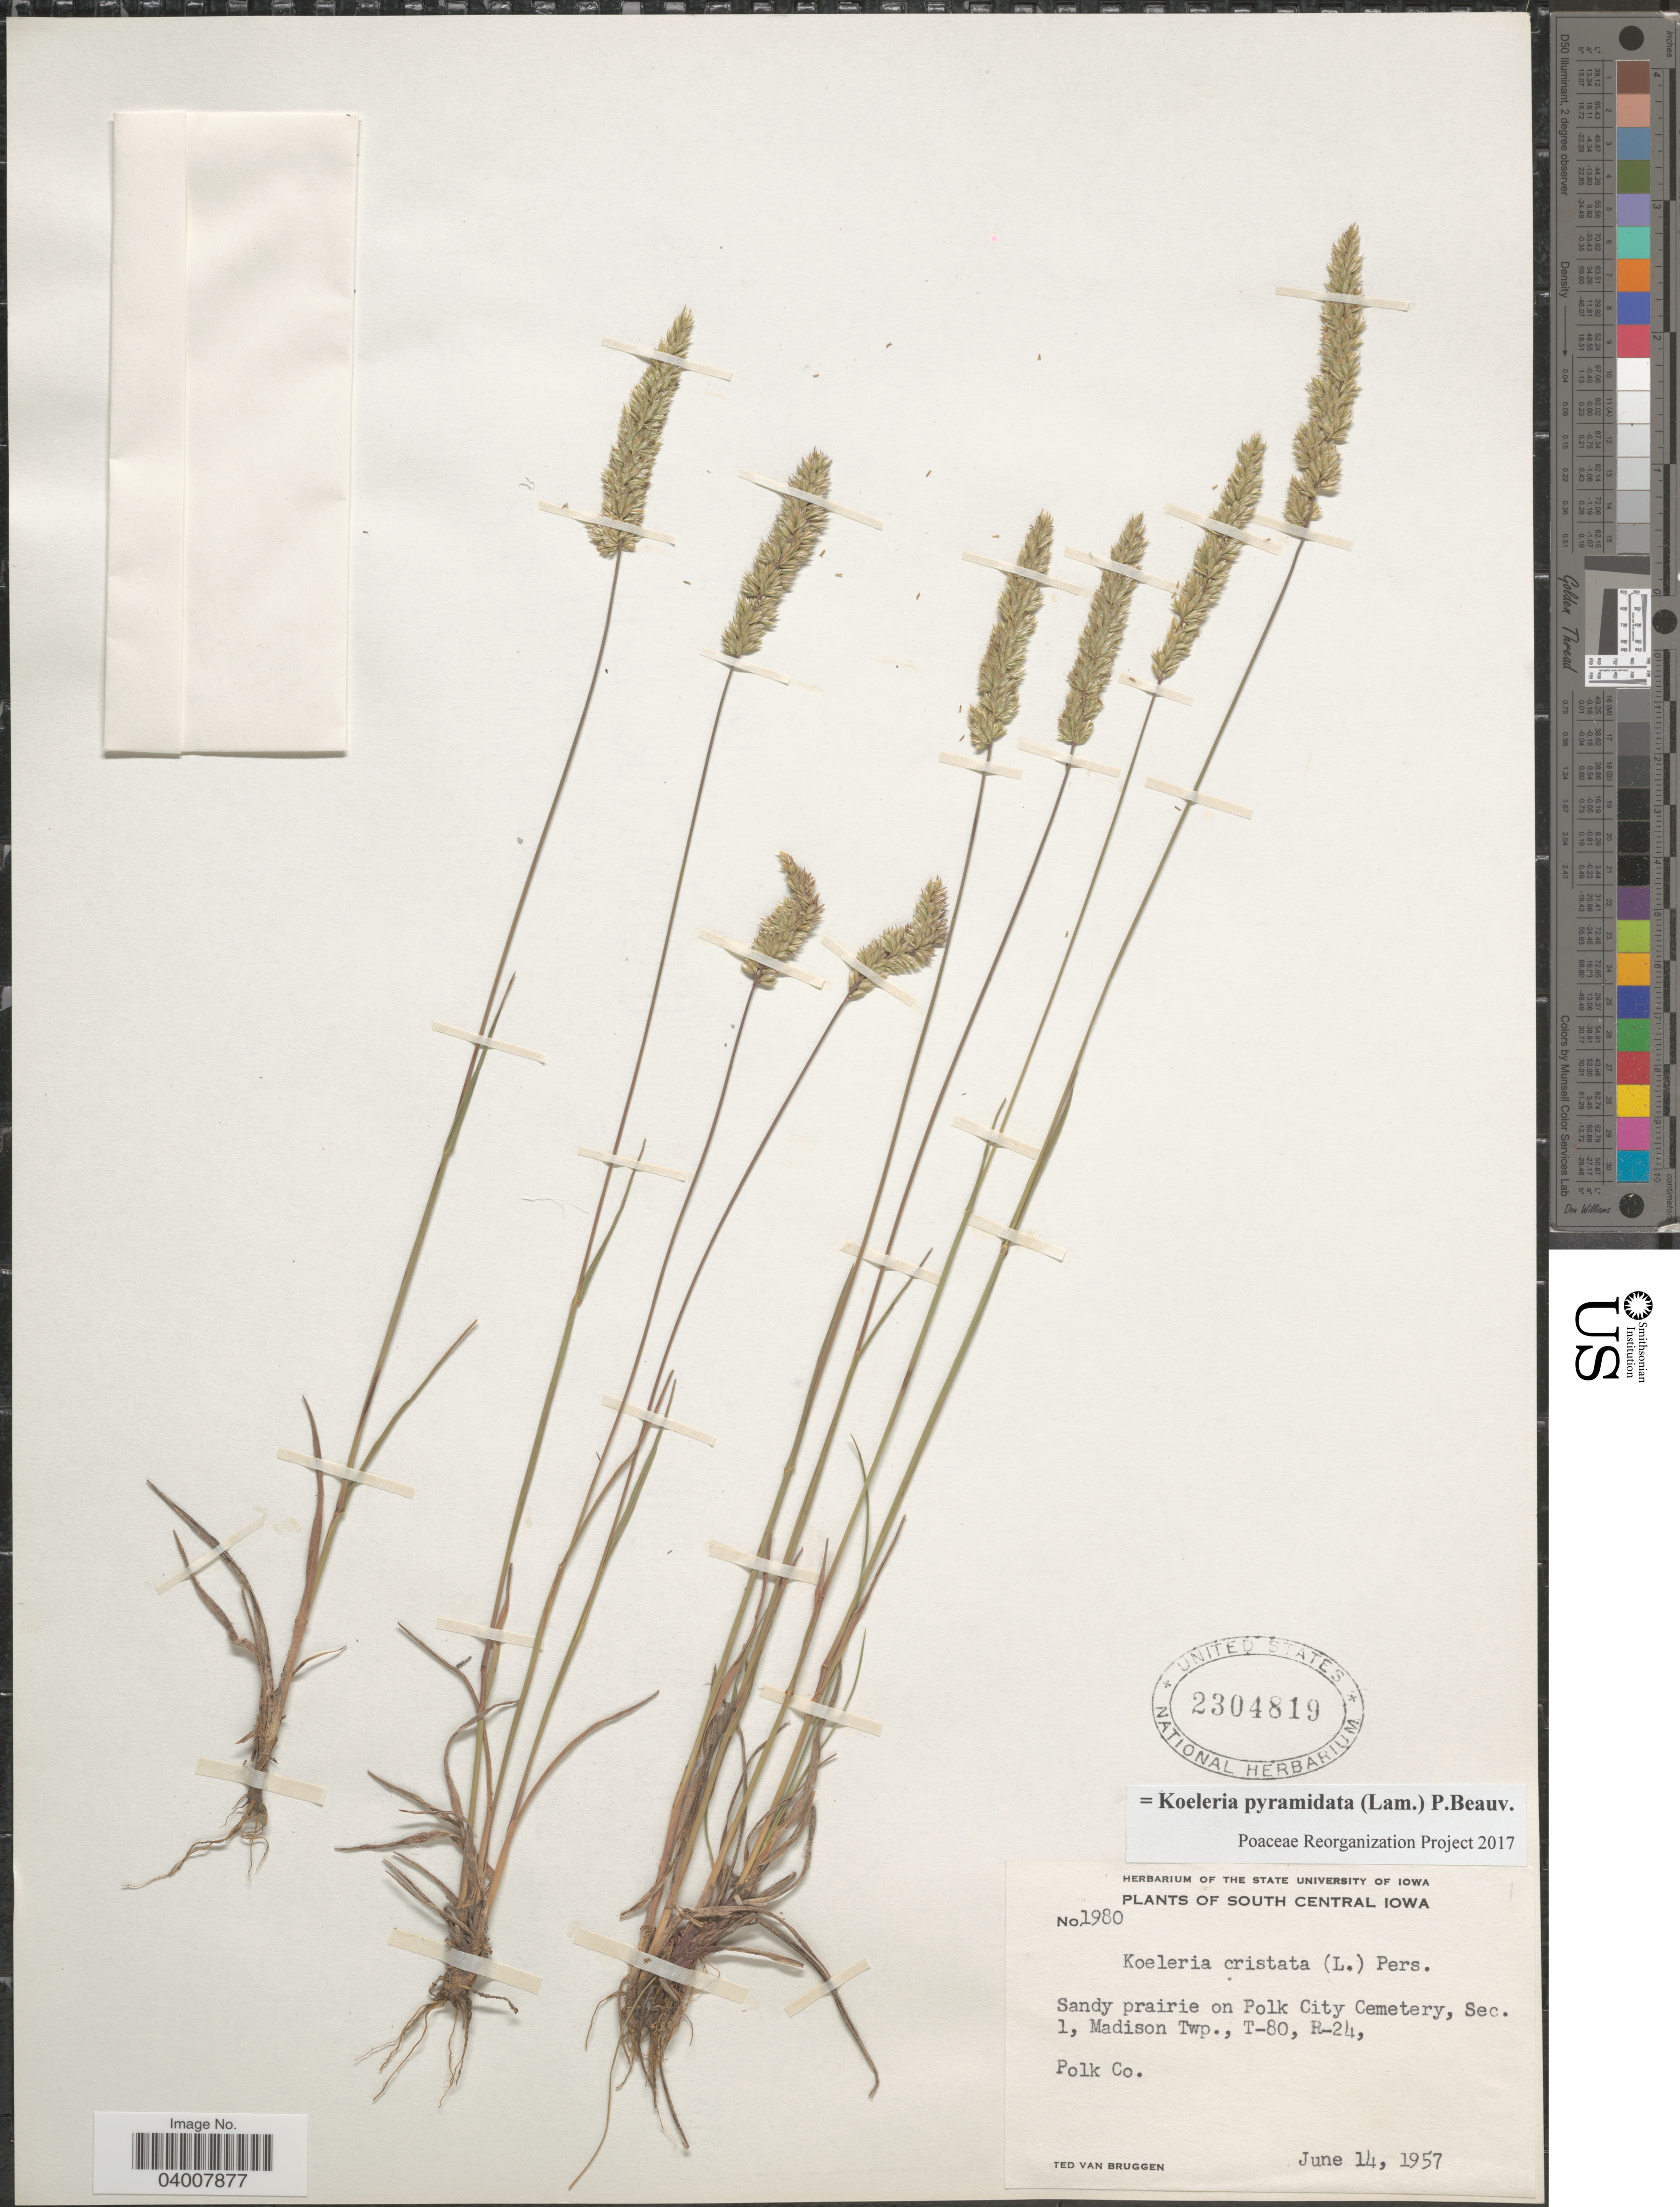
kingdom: Plantae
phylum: Tracheophyta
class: Liliopsida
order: Poales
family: Poaceae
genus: Koeleria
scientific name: Koeleria pyramidata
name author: (Lam.) P. Beauv.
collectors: T. van Bruggen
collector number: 1980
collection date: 1957-06-14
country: United States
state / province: Iowa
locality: South Central Iowa. Sandy prairie on Polk City Cemetery, Sec. 1, Madison Twp., T-80, R-24. Polk Co.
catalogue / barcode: US 2304819